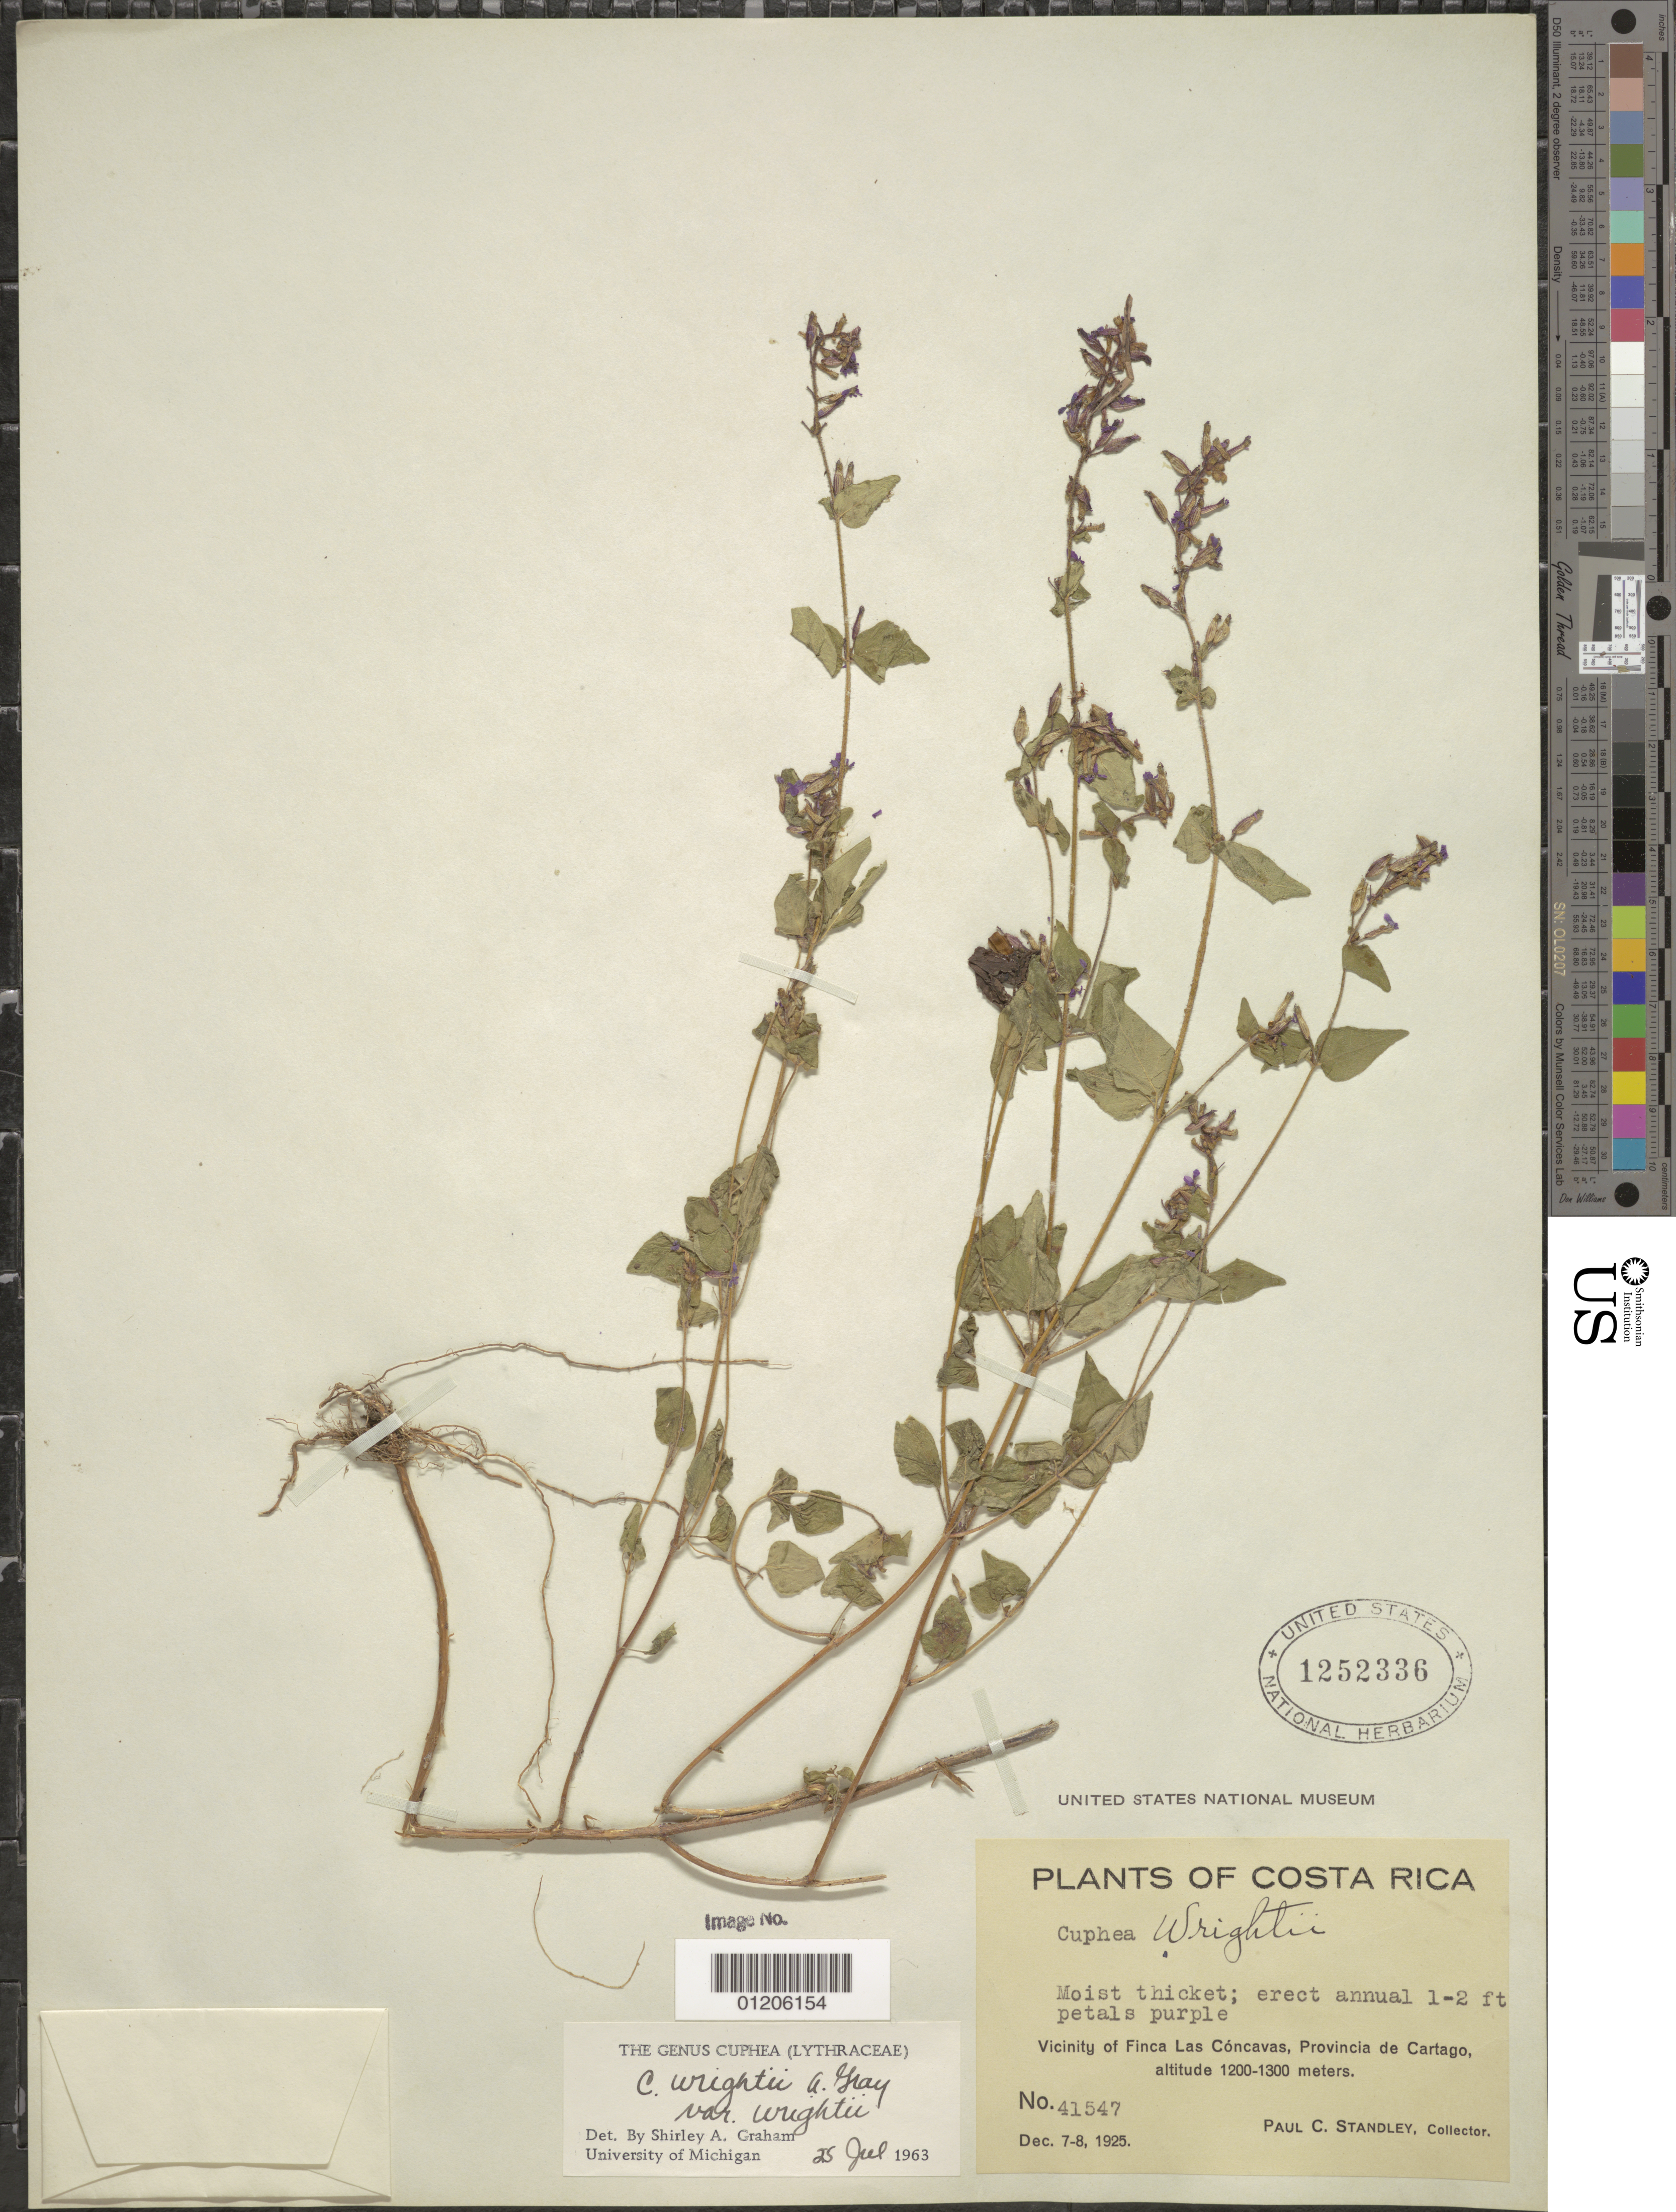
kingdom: Plantae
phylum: Tracheophyta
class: Magnoliopsida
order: Myrtales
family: Lythraceae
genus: Cuphea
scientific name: Cuphea wrightii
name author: A. Gray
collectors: P. C. Standley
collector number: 41547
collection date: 1925-12-07/1925-12-08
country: Costa Rica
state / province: Cartago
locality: Vicinity of Finca Las Concavas.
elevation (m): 1200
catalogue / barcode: US 1252336